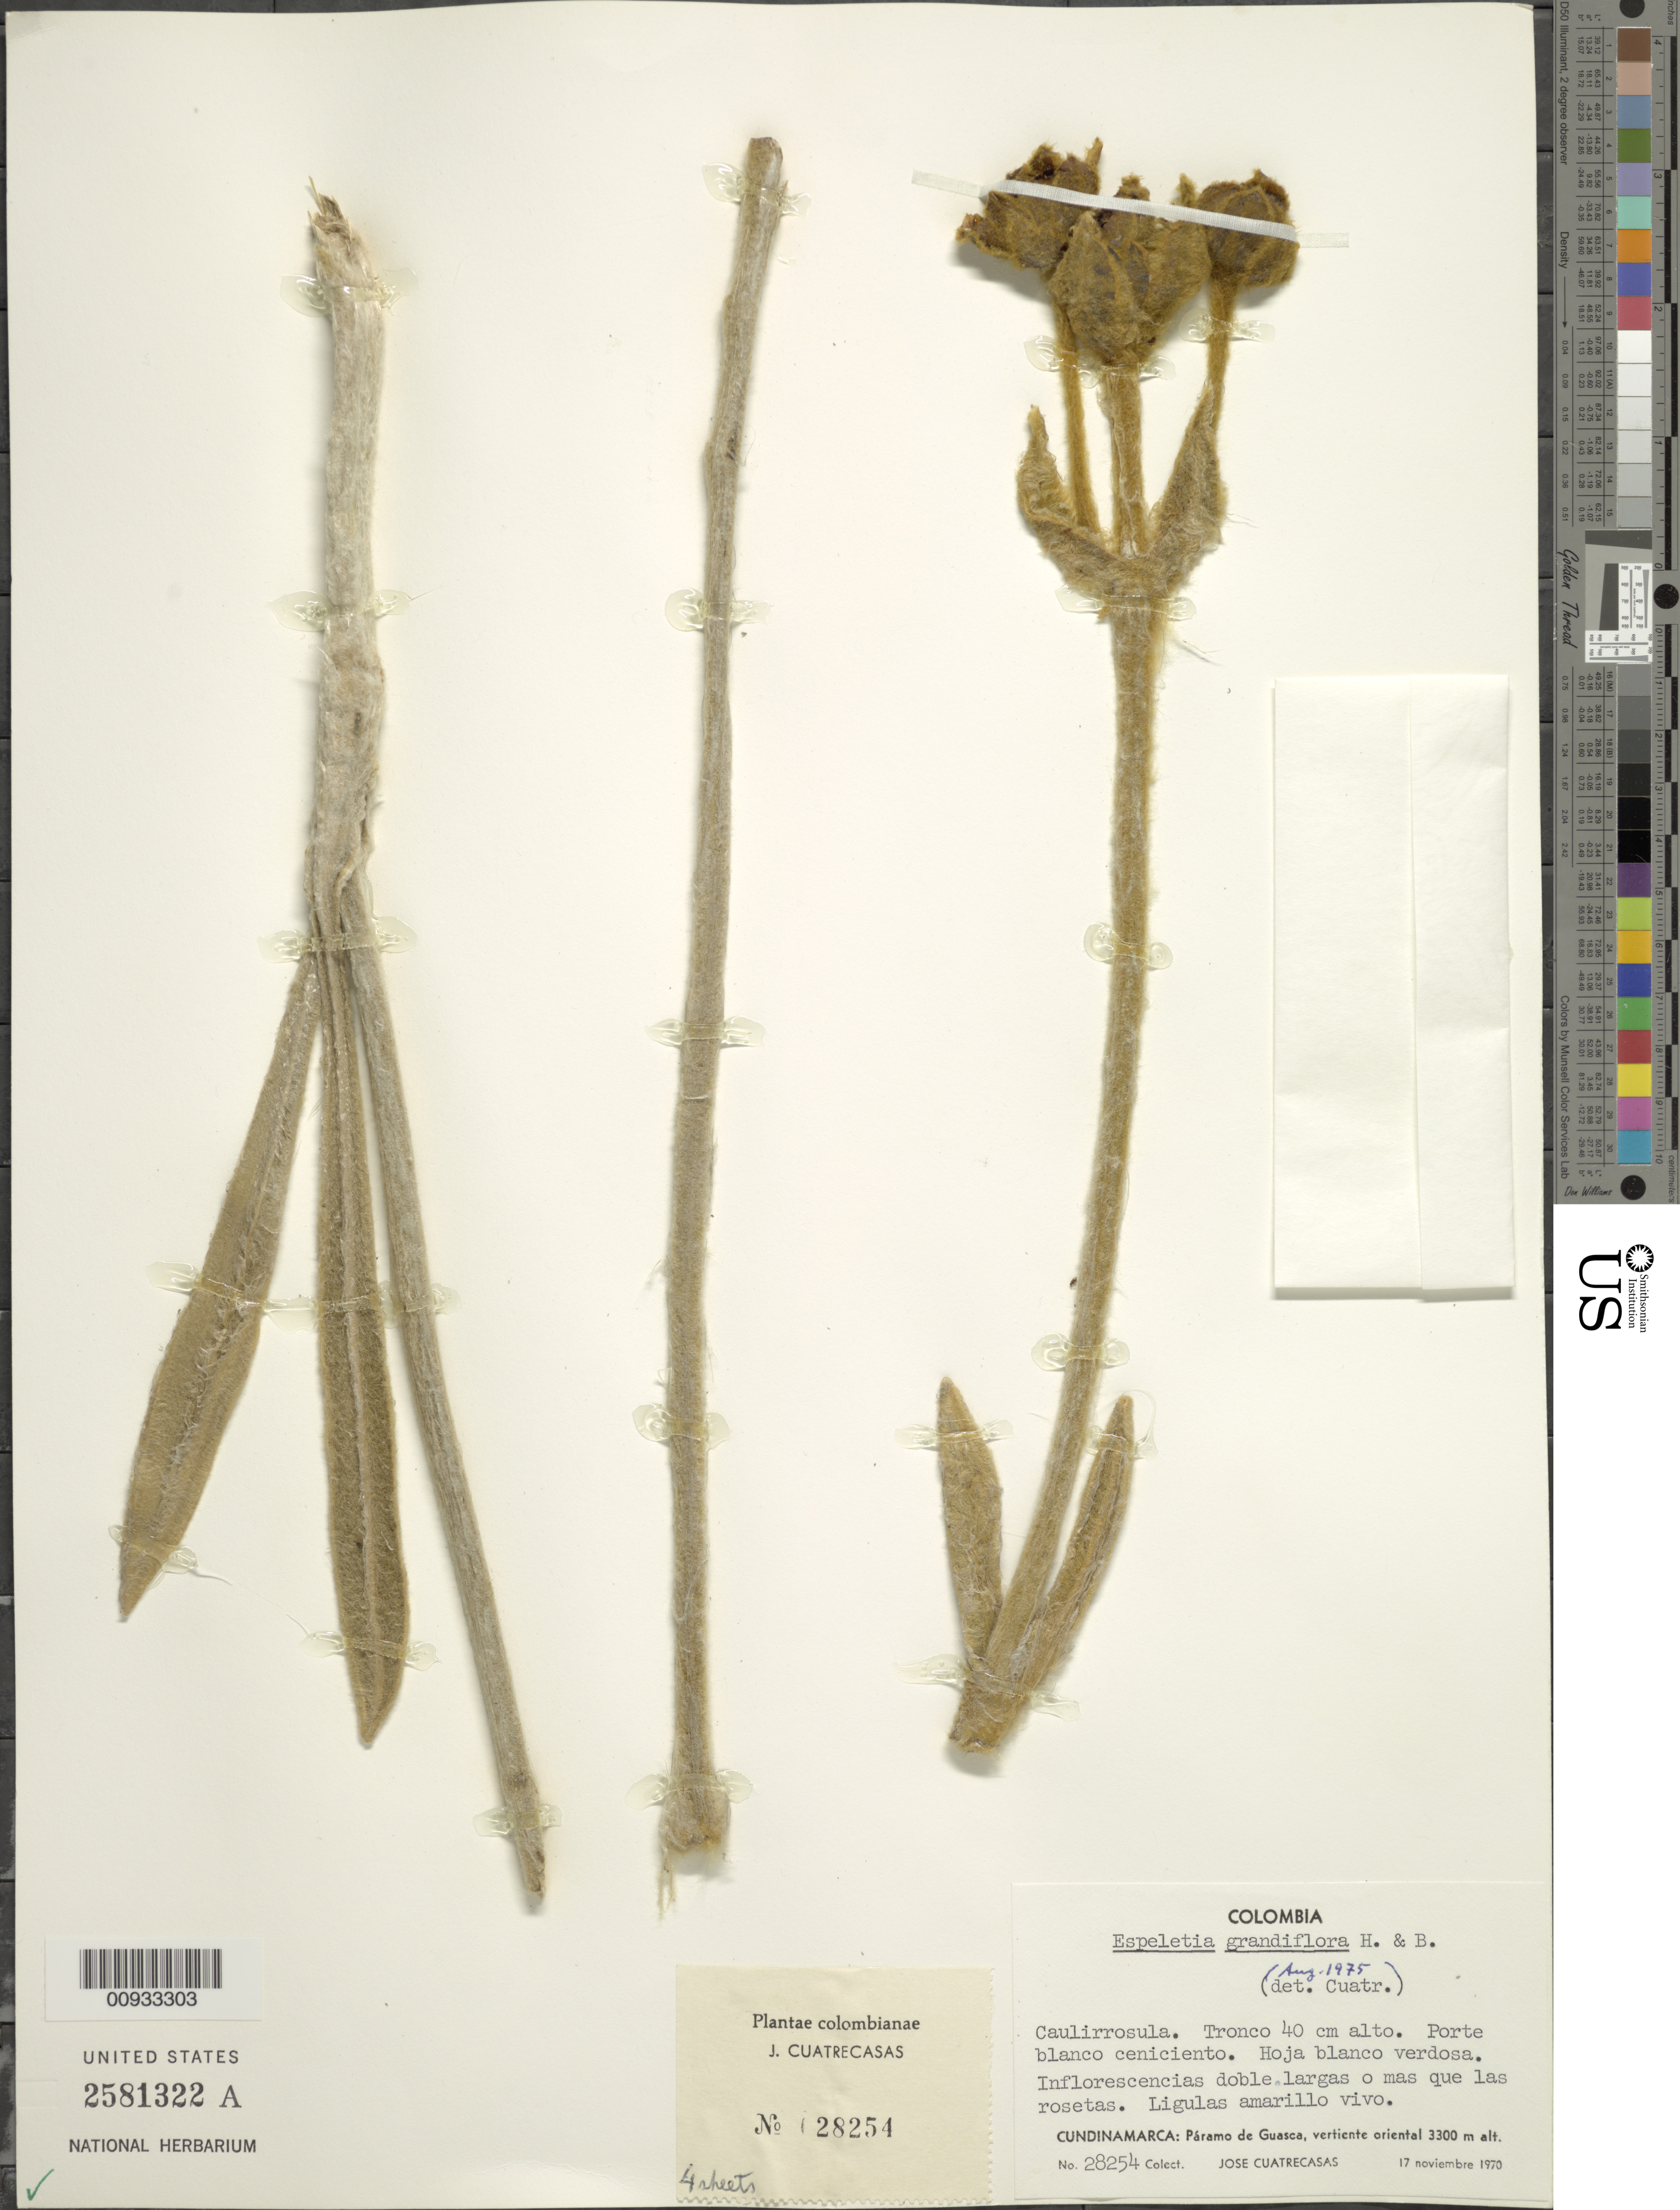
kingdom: Plantae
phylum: Tracheophyta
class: Magnoliopsida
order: Asterales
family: Asteraceae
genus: Espeletia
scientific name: Espeletia grandiflora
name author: Humb. & Bonpl.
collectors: J. Cuatrecasas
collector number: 28254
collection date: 1970-11-17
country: Colombia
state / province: Cundinamarca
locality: Páramo de Guasca. Cordillera Oriental, vertiente Oriental.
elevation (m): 3300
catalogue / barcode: US 2581322A